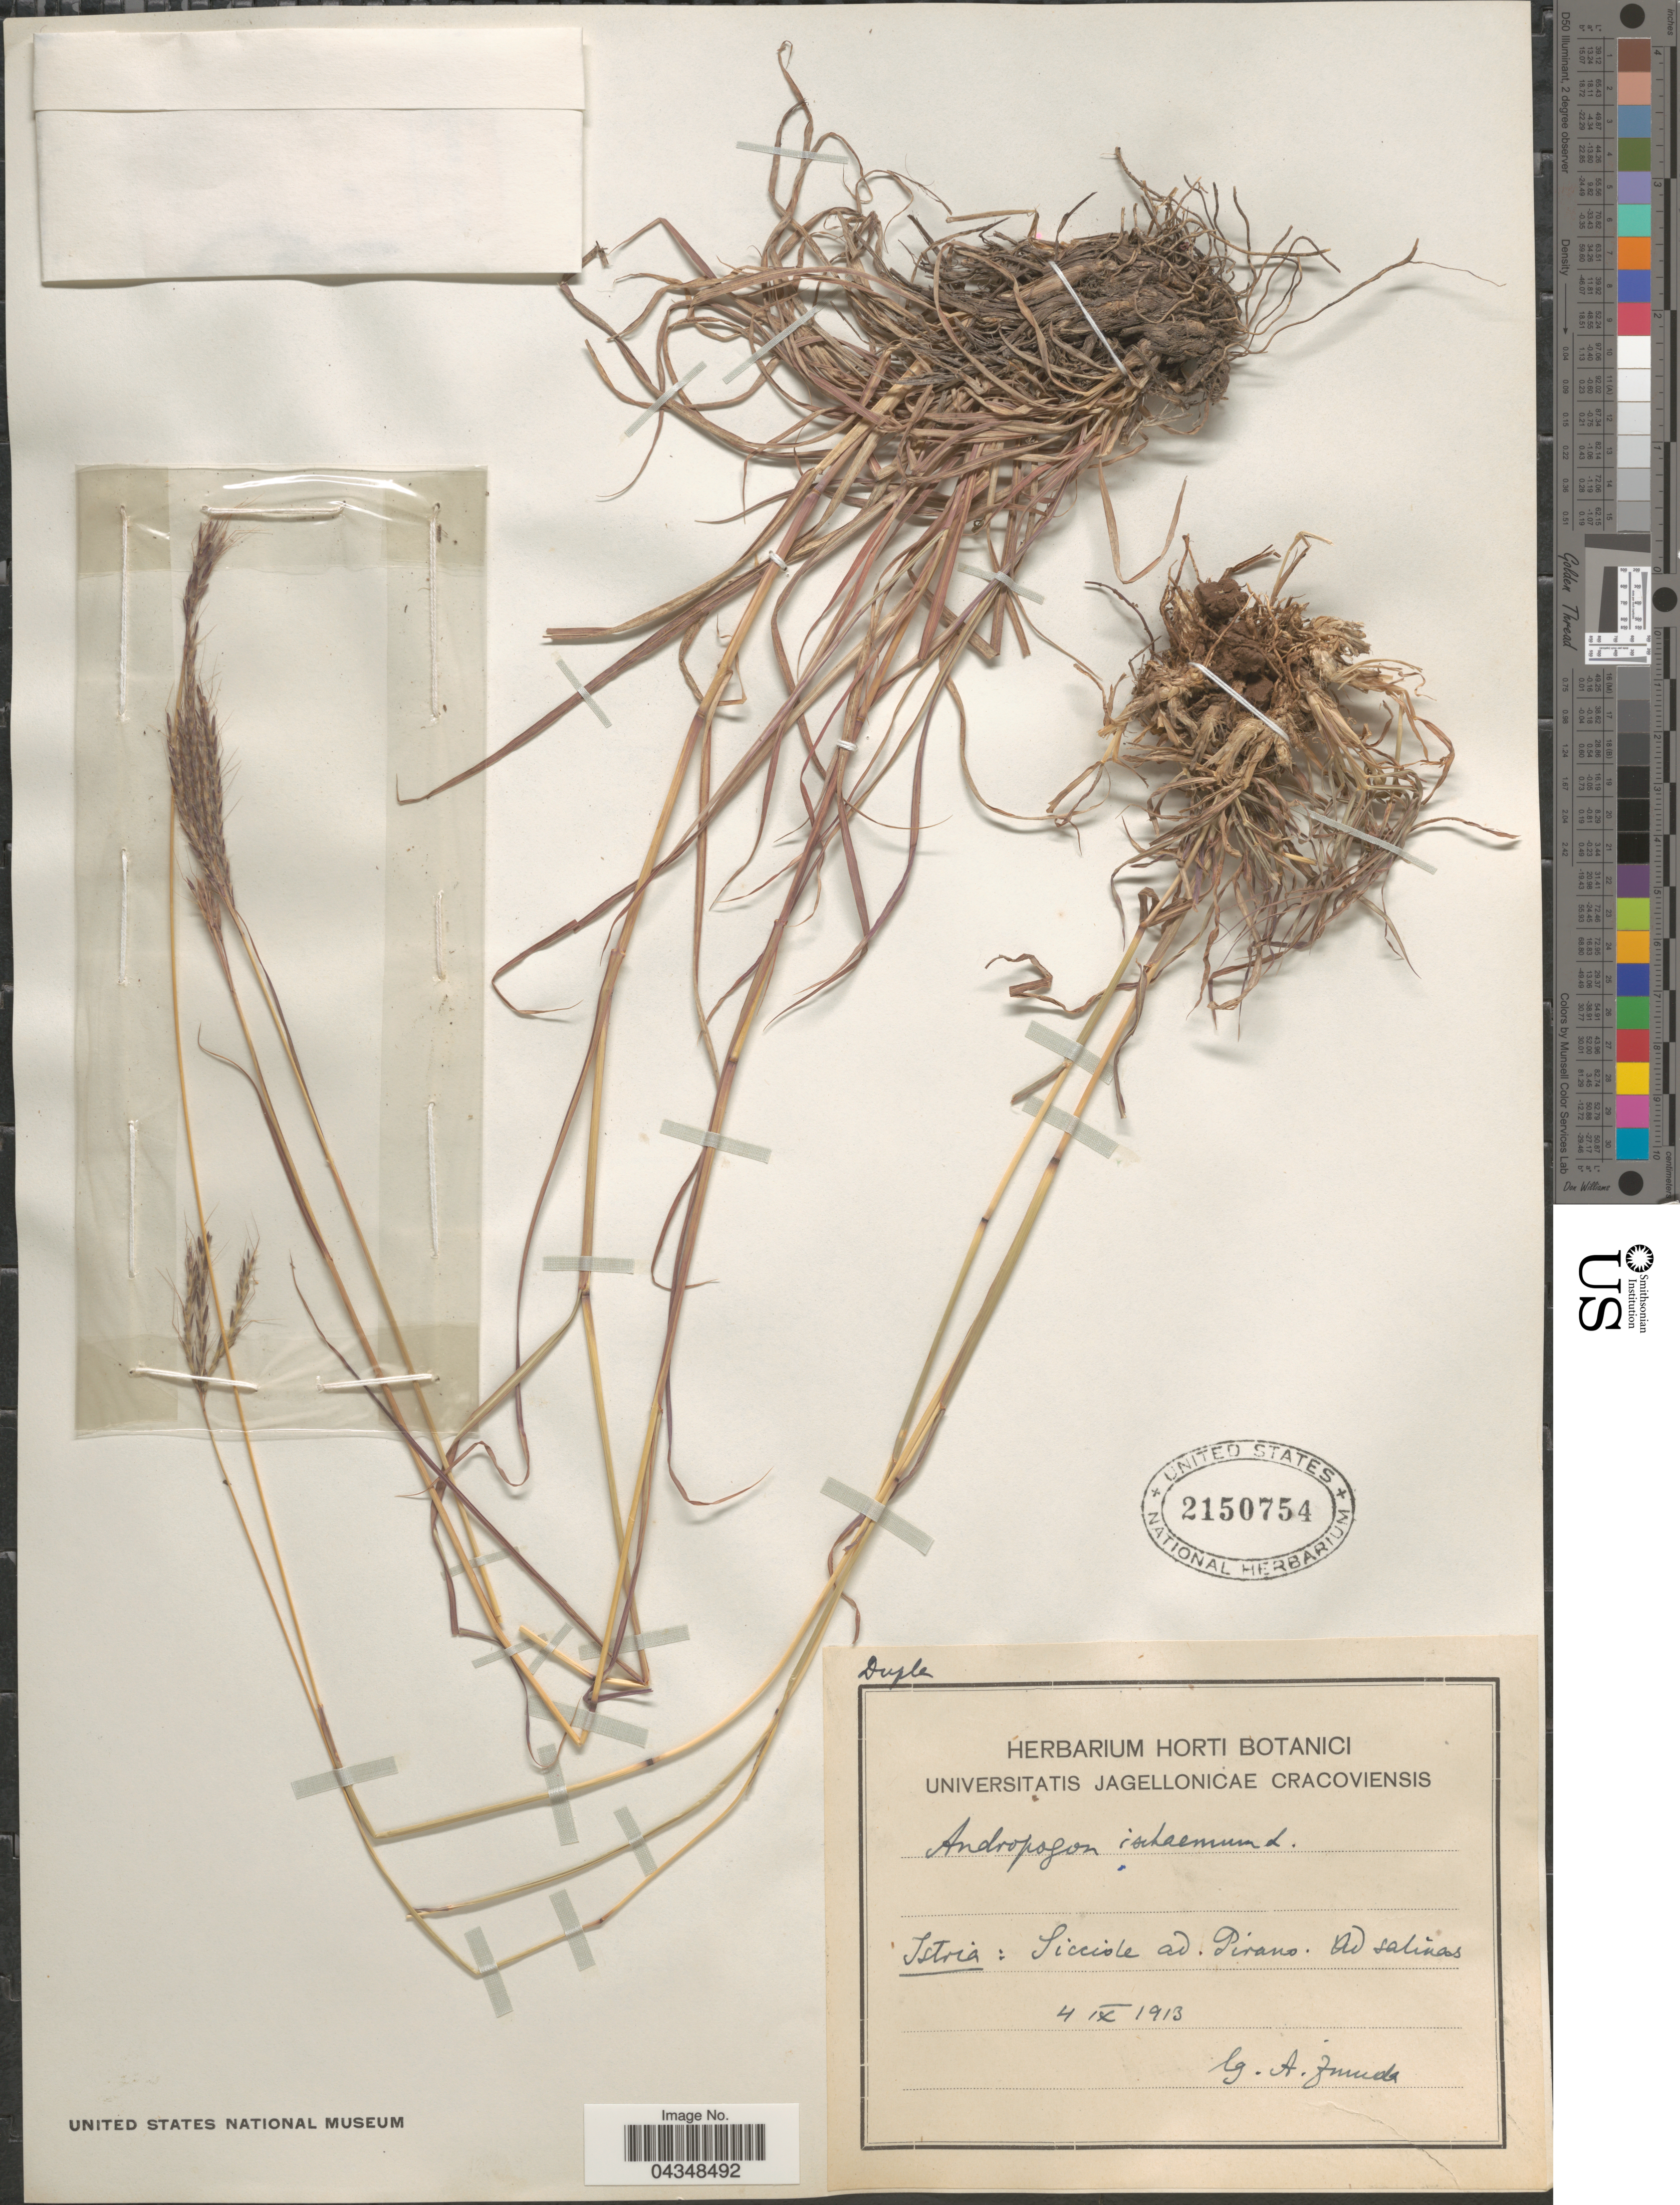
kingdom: Plantae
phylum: Tracheophyta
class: Liliopsida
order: Poales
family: Poaceae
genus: Bothriochloa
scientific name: Bothriochloa ischaemum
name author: (L.) Keng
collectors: A. Zmuda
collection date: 1913-09-04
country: Croatia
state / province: Istria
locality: Sicciole ad. Pirano. Ad salinas.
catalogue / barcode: US 2150754